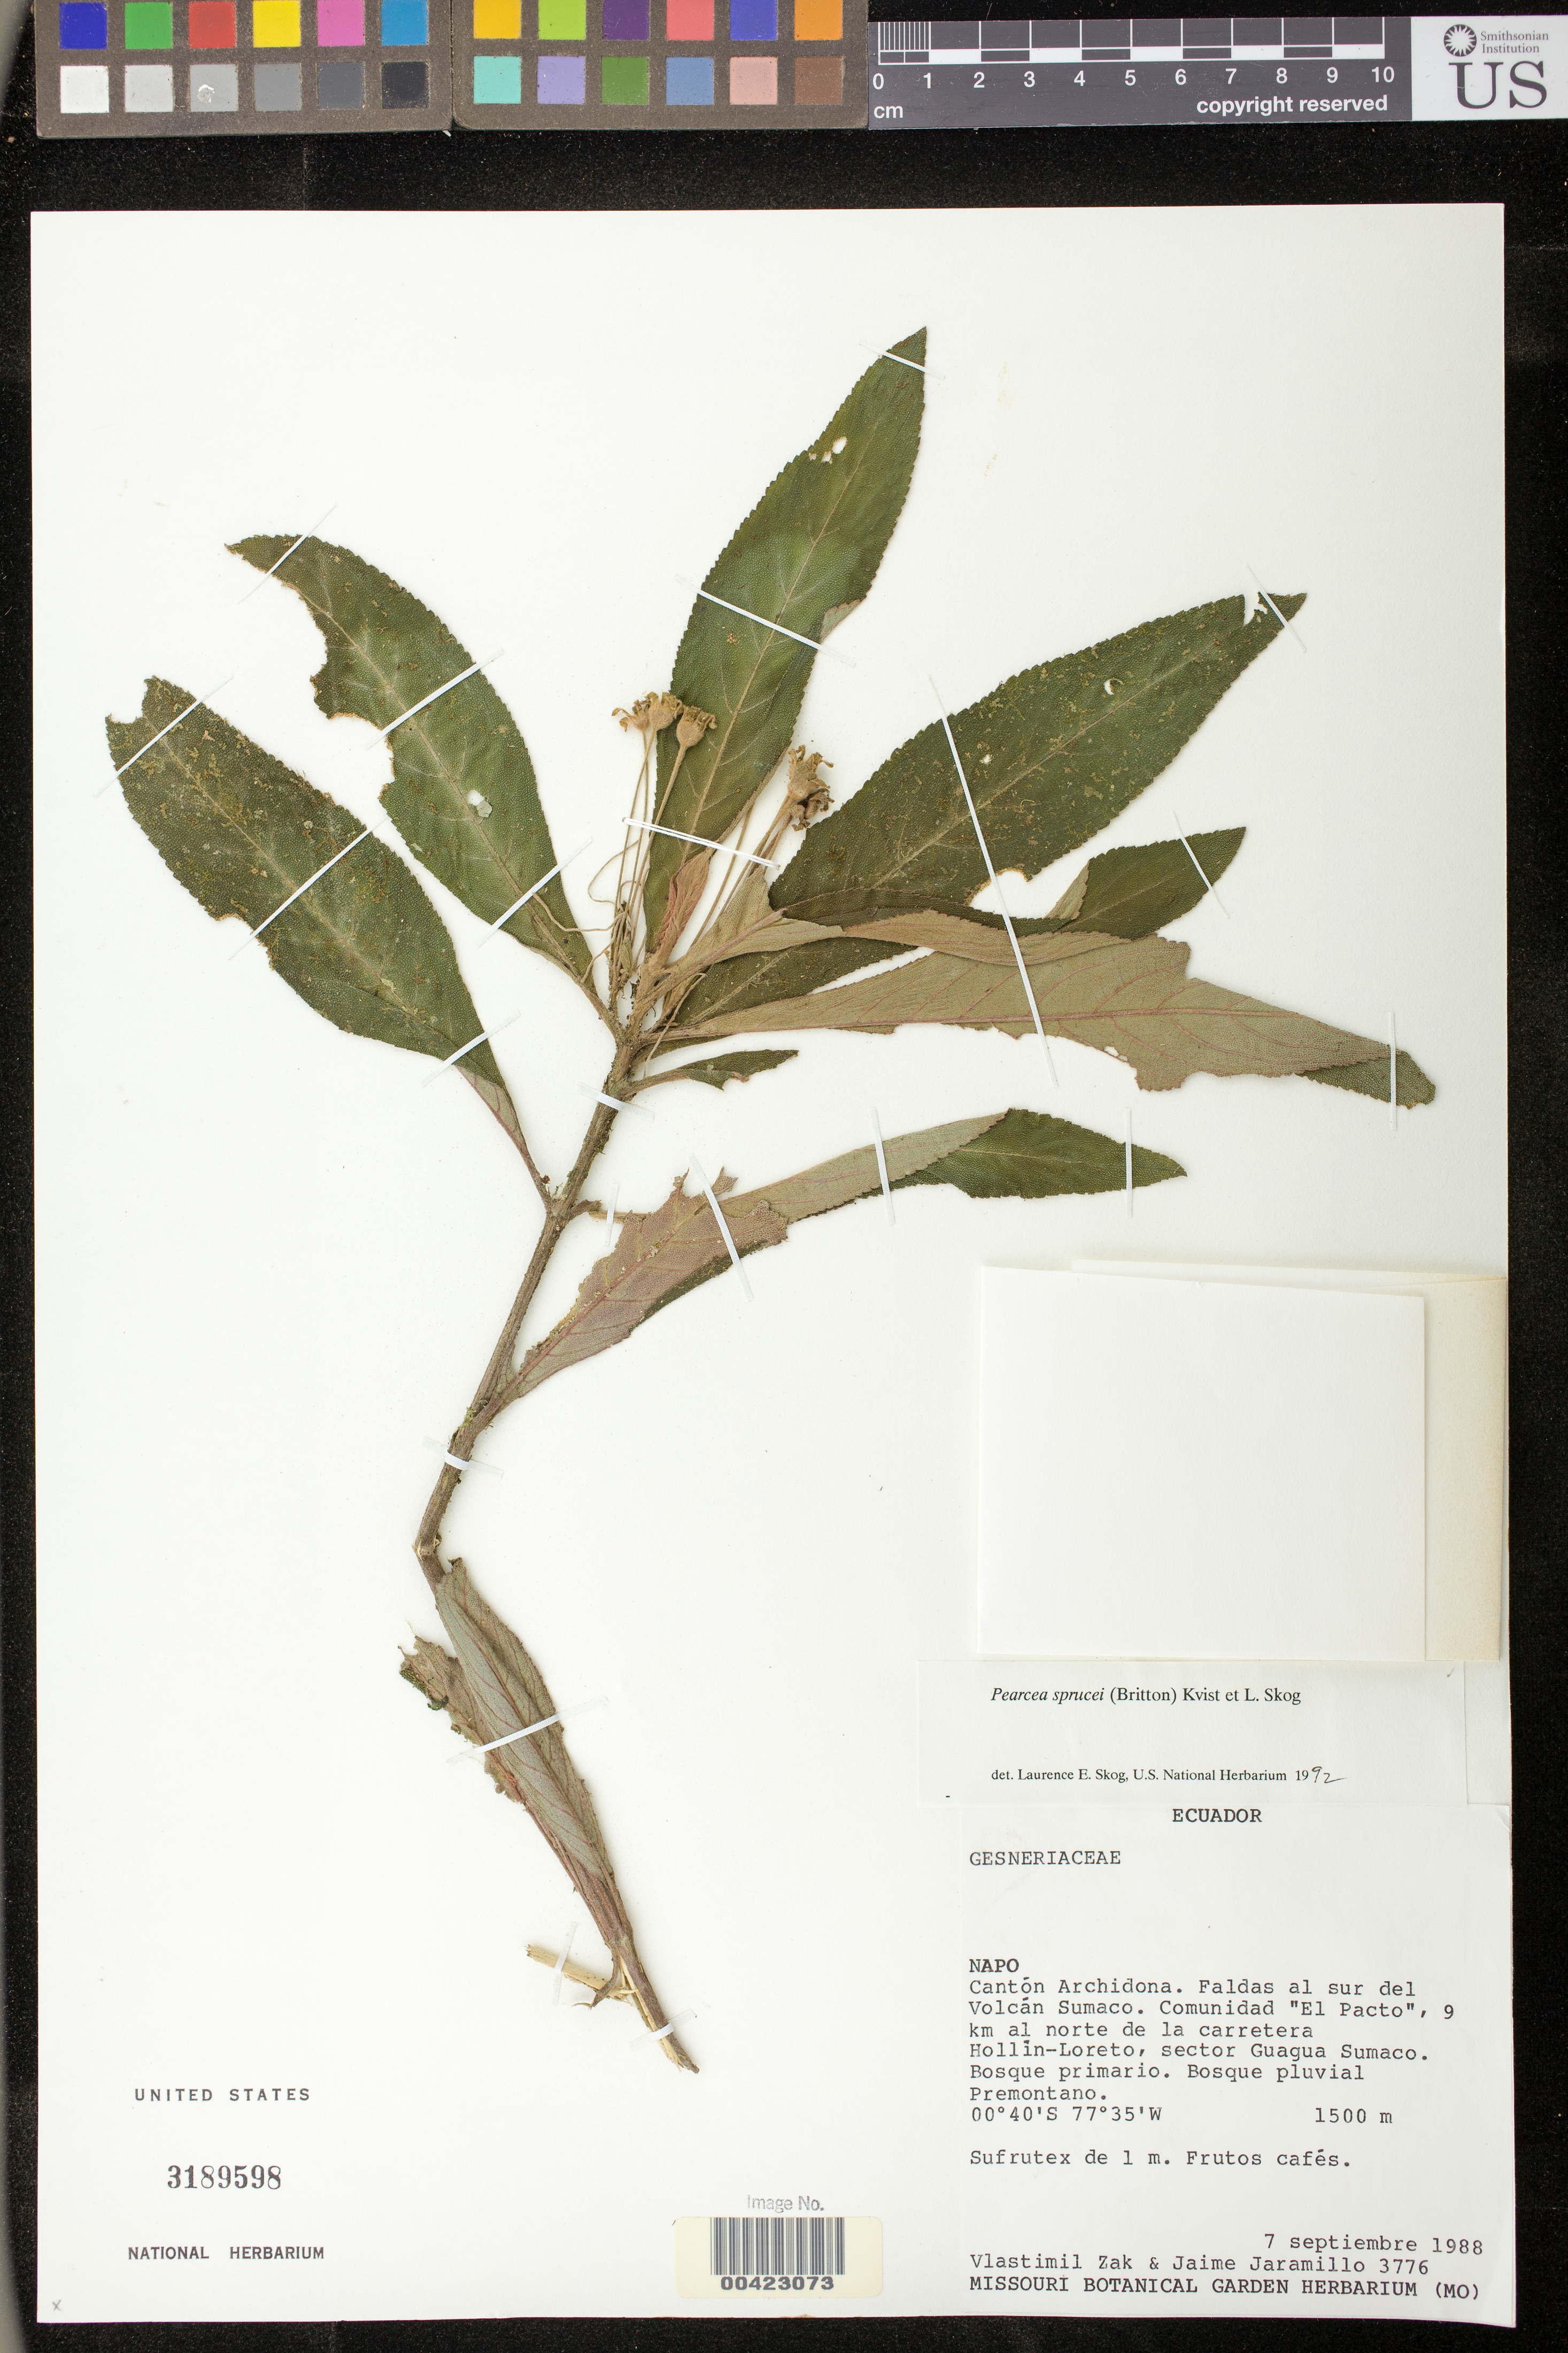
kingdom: Plantae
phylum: Tracheophyta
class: Magnoliopsida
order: Lamiales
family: Gesneriaceae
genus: Pearcea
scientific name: Pearcea sprucei var. sprucei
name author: (Britton ex Rusby) L.P. Kvist & L.E. Skog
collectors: V. Zak & J. L. Jaramillo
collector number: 3776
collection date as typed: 07 Sep 1988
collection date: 1988-09-07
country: Ecuador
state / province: Napo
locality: Canton Archidona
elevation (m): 1500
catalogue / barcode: US 3189598